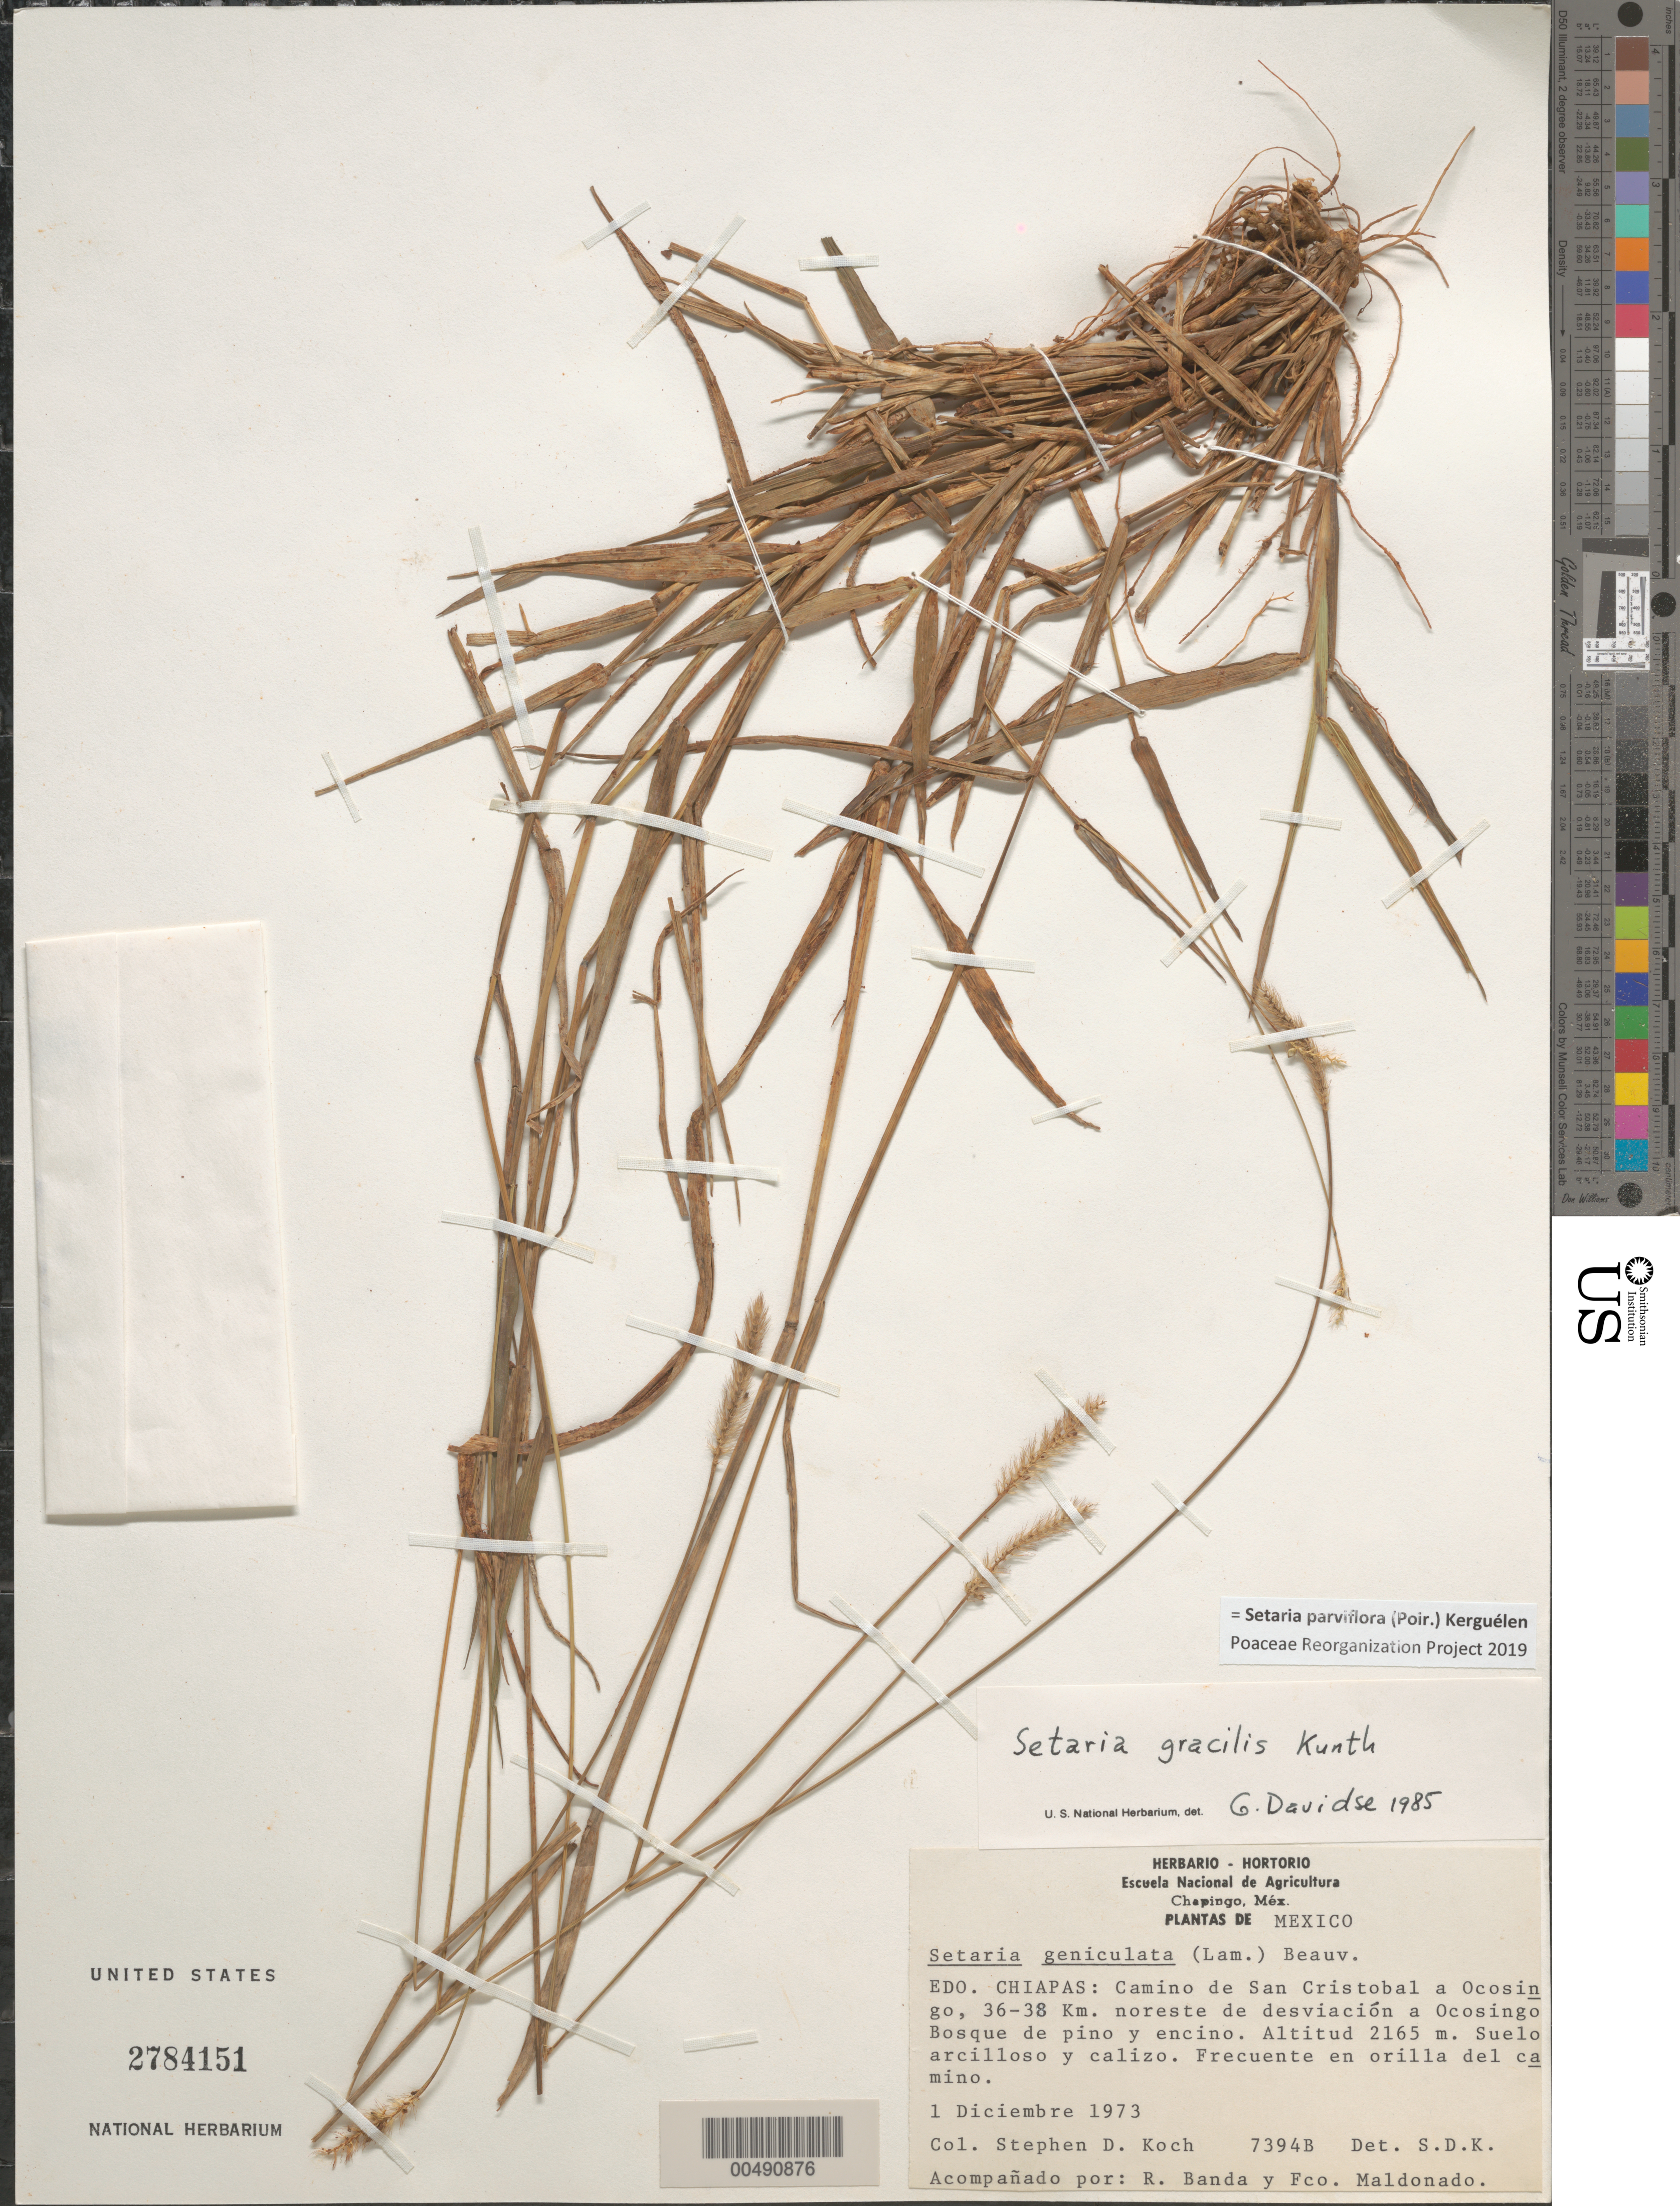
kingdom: Plantae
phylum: Tracheophyta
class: Liliopsida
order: Poales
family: Poaceae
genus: Setaria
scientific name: Setaria parviflora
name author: (Poir.) Kerguélen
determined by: Poaceae Reorganization Project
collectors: S. D. Koch, R. Banda & F. Maldonado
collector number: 7394B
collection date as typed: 1 Dec 1973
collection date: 1973-12-01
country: Mexico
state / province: Chiapas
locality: Rd from San Crustobal to Ocosingo, 36-38 km NE of detour to Ocosingo Bosque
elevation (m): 2165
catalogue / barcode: US 2784151